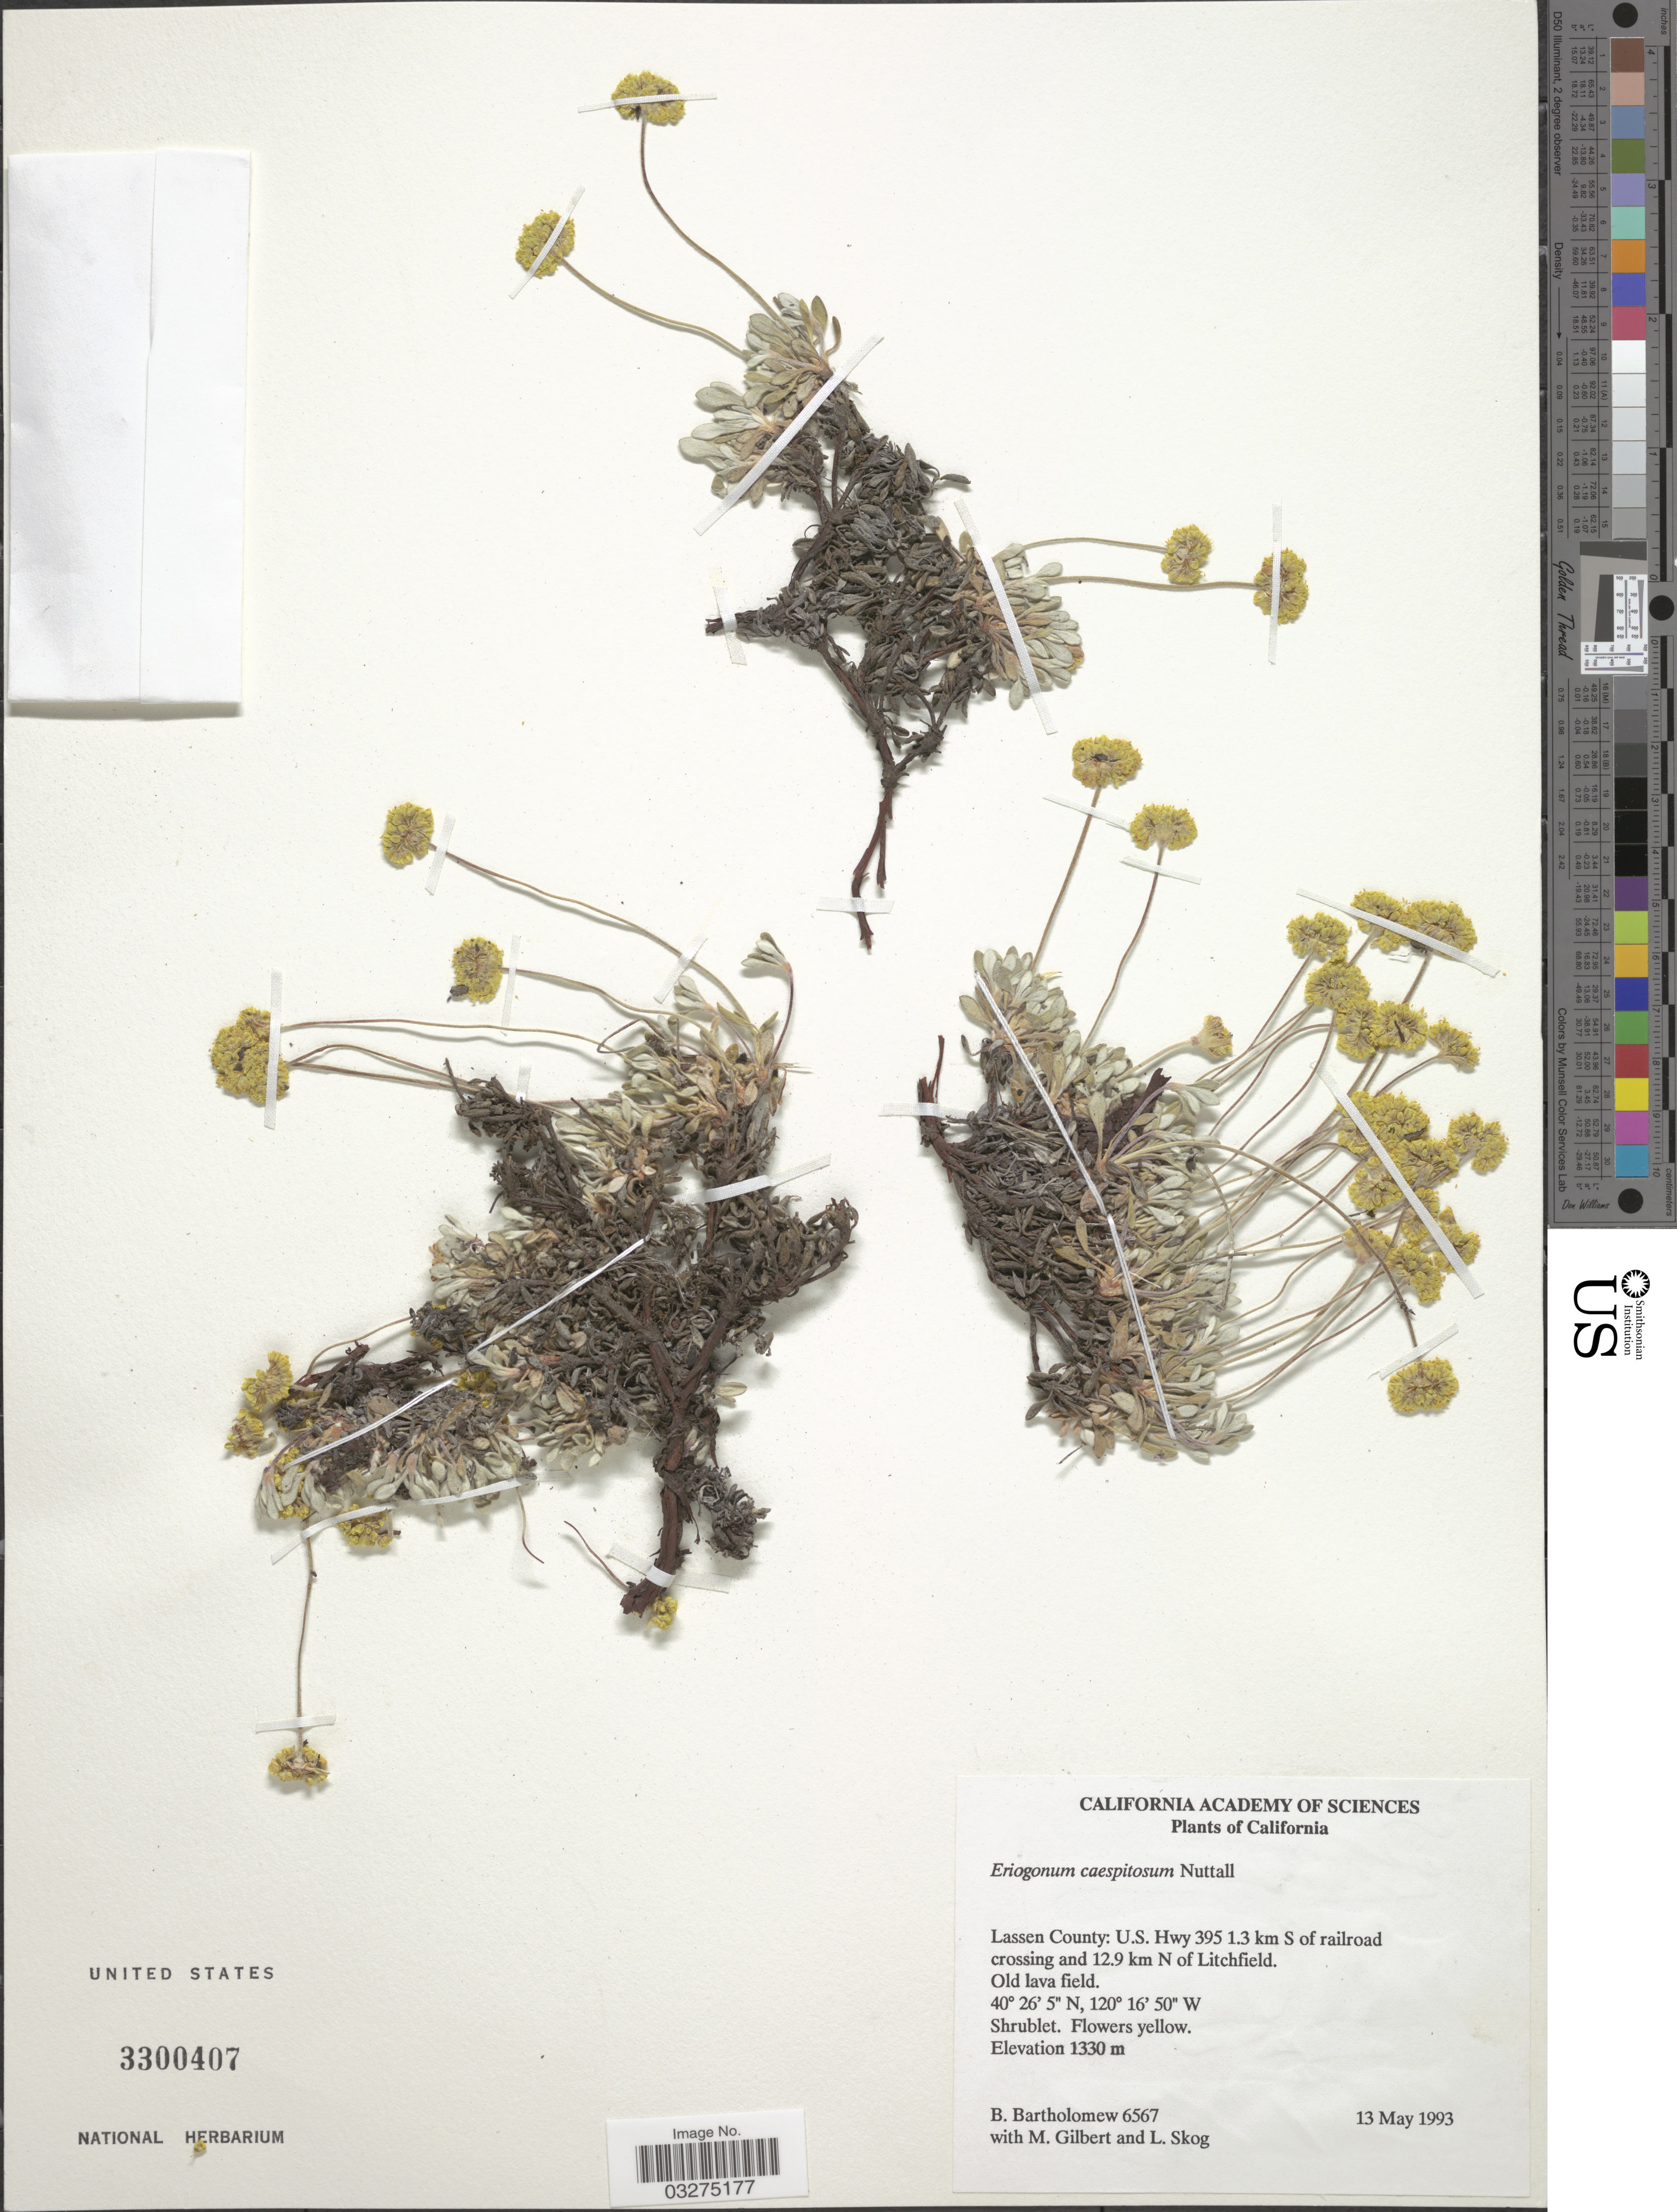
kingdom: Plantae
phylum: Tracheophyta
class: Magnoliopsida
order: Caryophyllales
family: Polygonaceae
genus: Eriogonum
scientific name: Eriogonum caespitosum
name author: Nutt.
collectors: B. Bartholomew, M. Gilbert & L. E. Skog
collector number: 6567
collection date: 1993-05-13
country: United States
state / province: California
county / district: Lassen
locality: Lassen County: U.S. Hwy 395 1.3 km S of railroad crossing and 12.9 km N of Litchfield.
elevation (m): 1330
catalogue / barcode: US 3300407